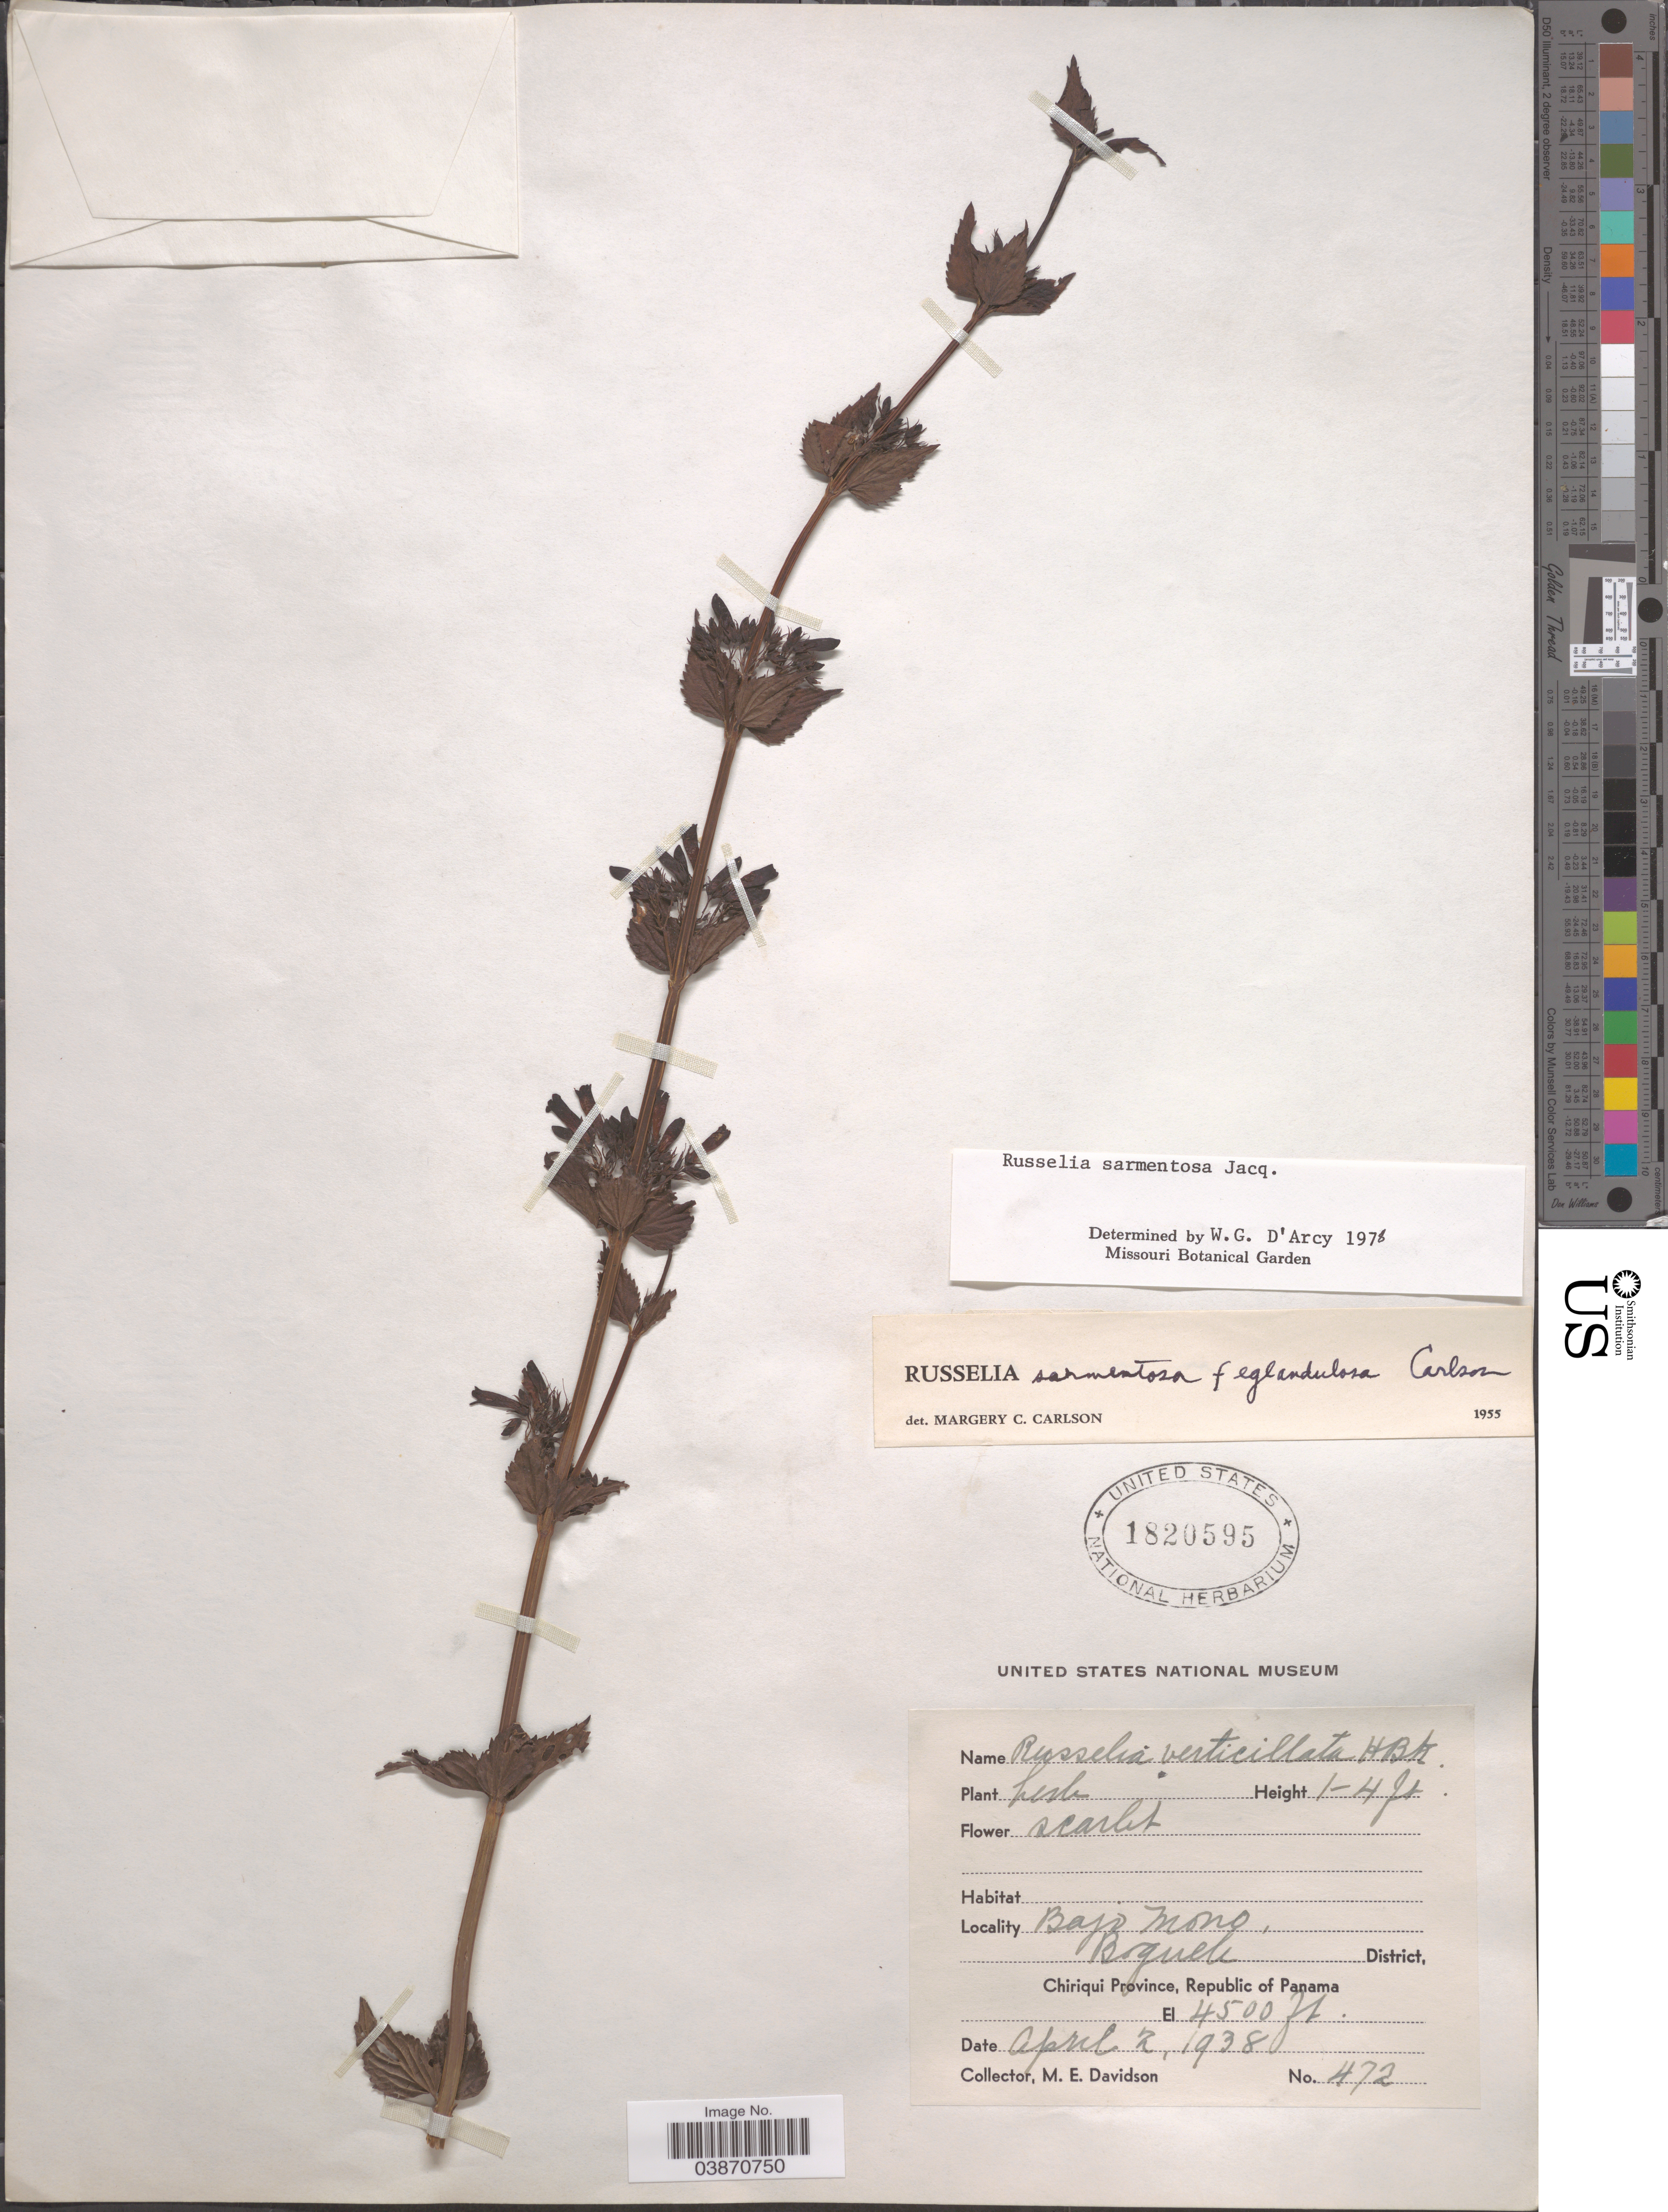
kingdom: Plantae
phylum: Tracheophyta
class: Magnoliopsida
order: Lamiales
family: Plantaginaceae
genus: Russelia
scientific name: Russelia sarmentosa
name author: Jacq.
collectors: M. E. Davidson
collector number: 472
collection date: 1938-04-02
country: Panama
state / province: Chiriqui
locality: Bajo Mono, Boquete District, Republic of Panama.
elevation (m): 1372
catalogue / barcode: US 1820595